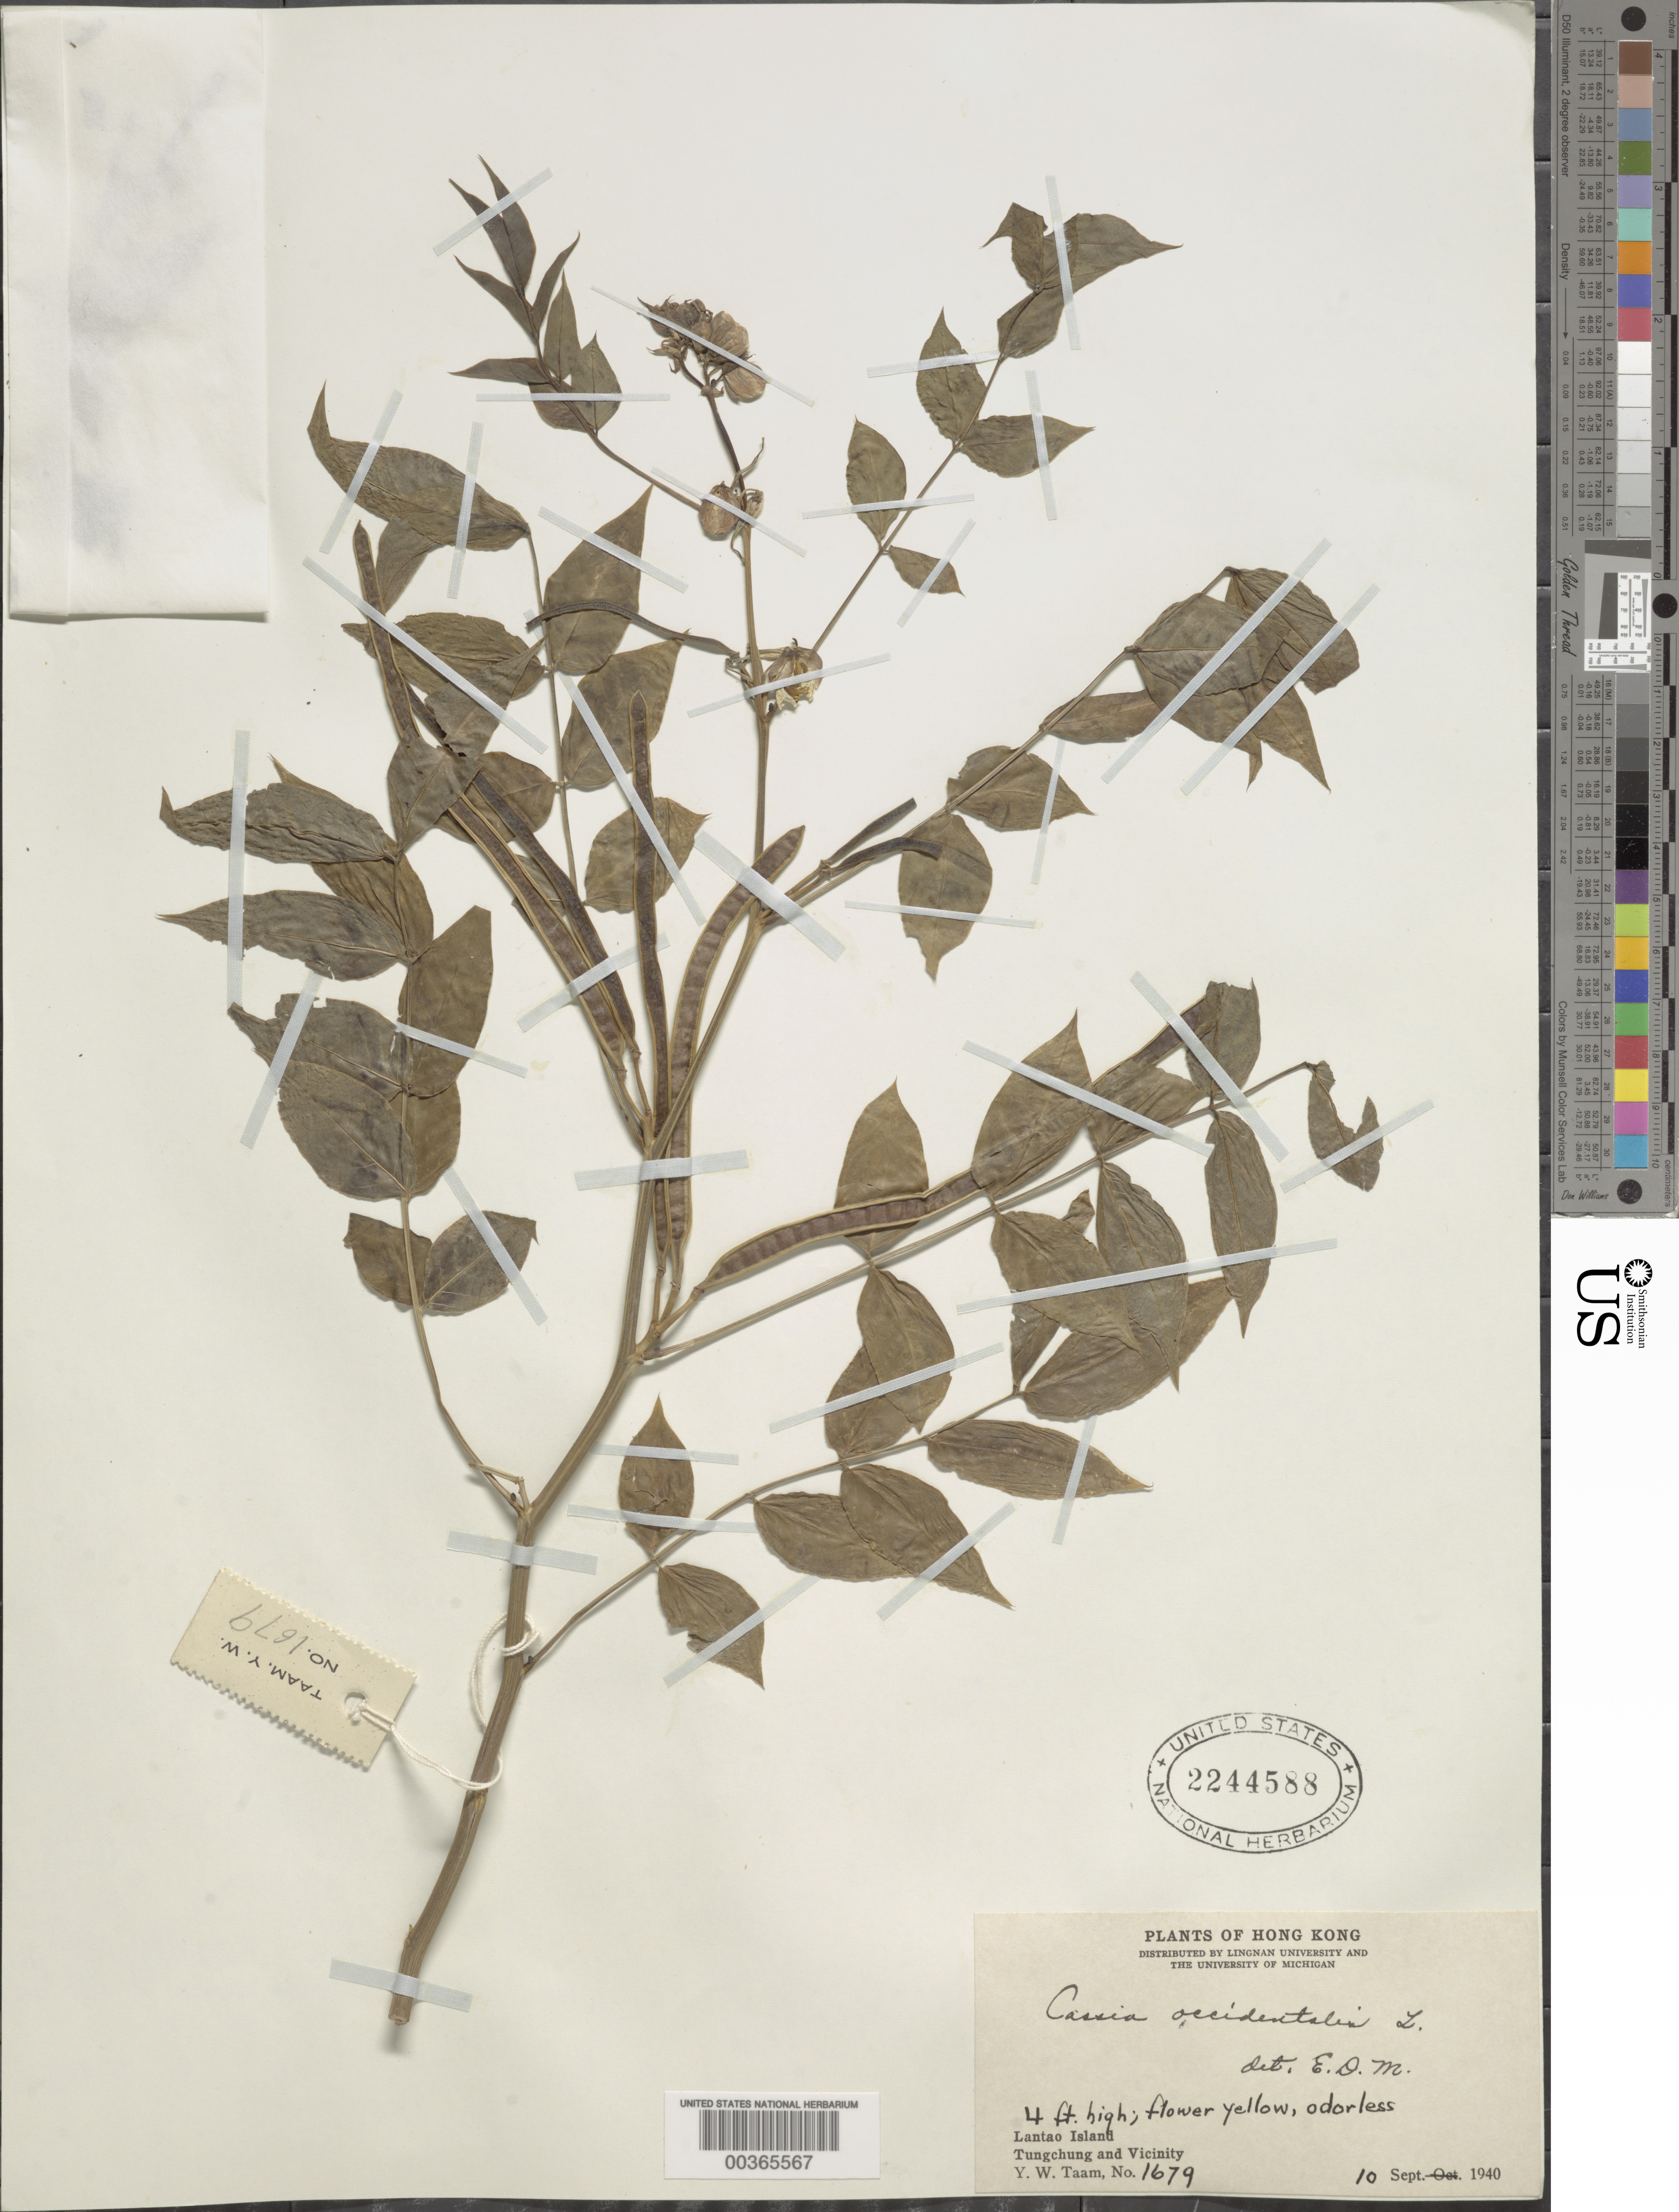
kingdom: Plantae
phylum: Tracheophyta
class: Magnoliopsida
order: Fabales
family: Fabaceae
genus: Senna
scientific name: Senna occidentalis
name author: (L.) Link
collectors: Y. W. Taam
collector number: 1679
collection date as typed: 10 Sep 1940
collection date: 1940-09-10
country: China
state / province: Hong Kong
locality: Lantao i.; tungchung and vicinity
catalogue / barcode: US 2244588